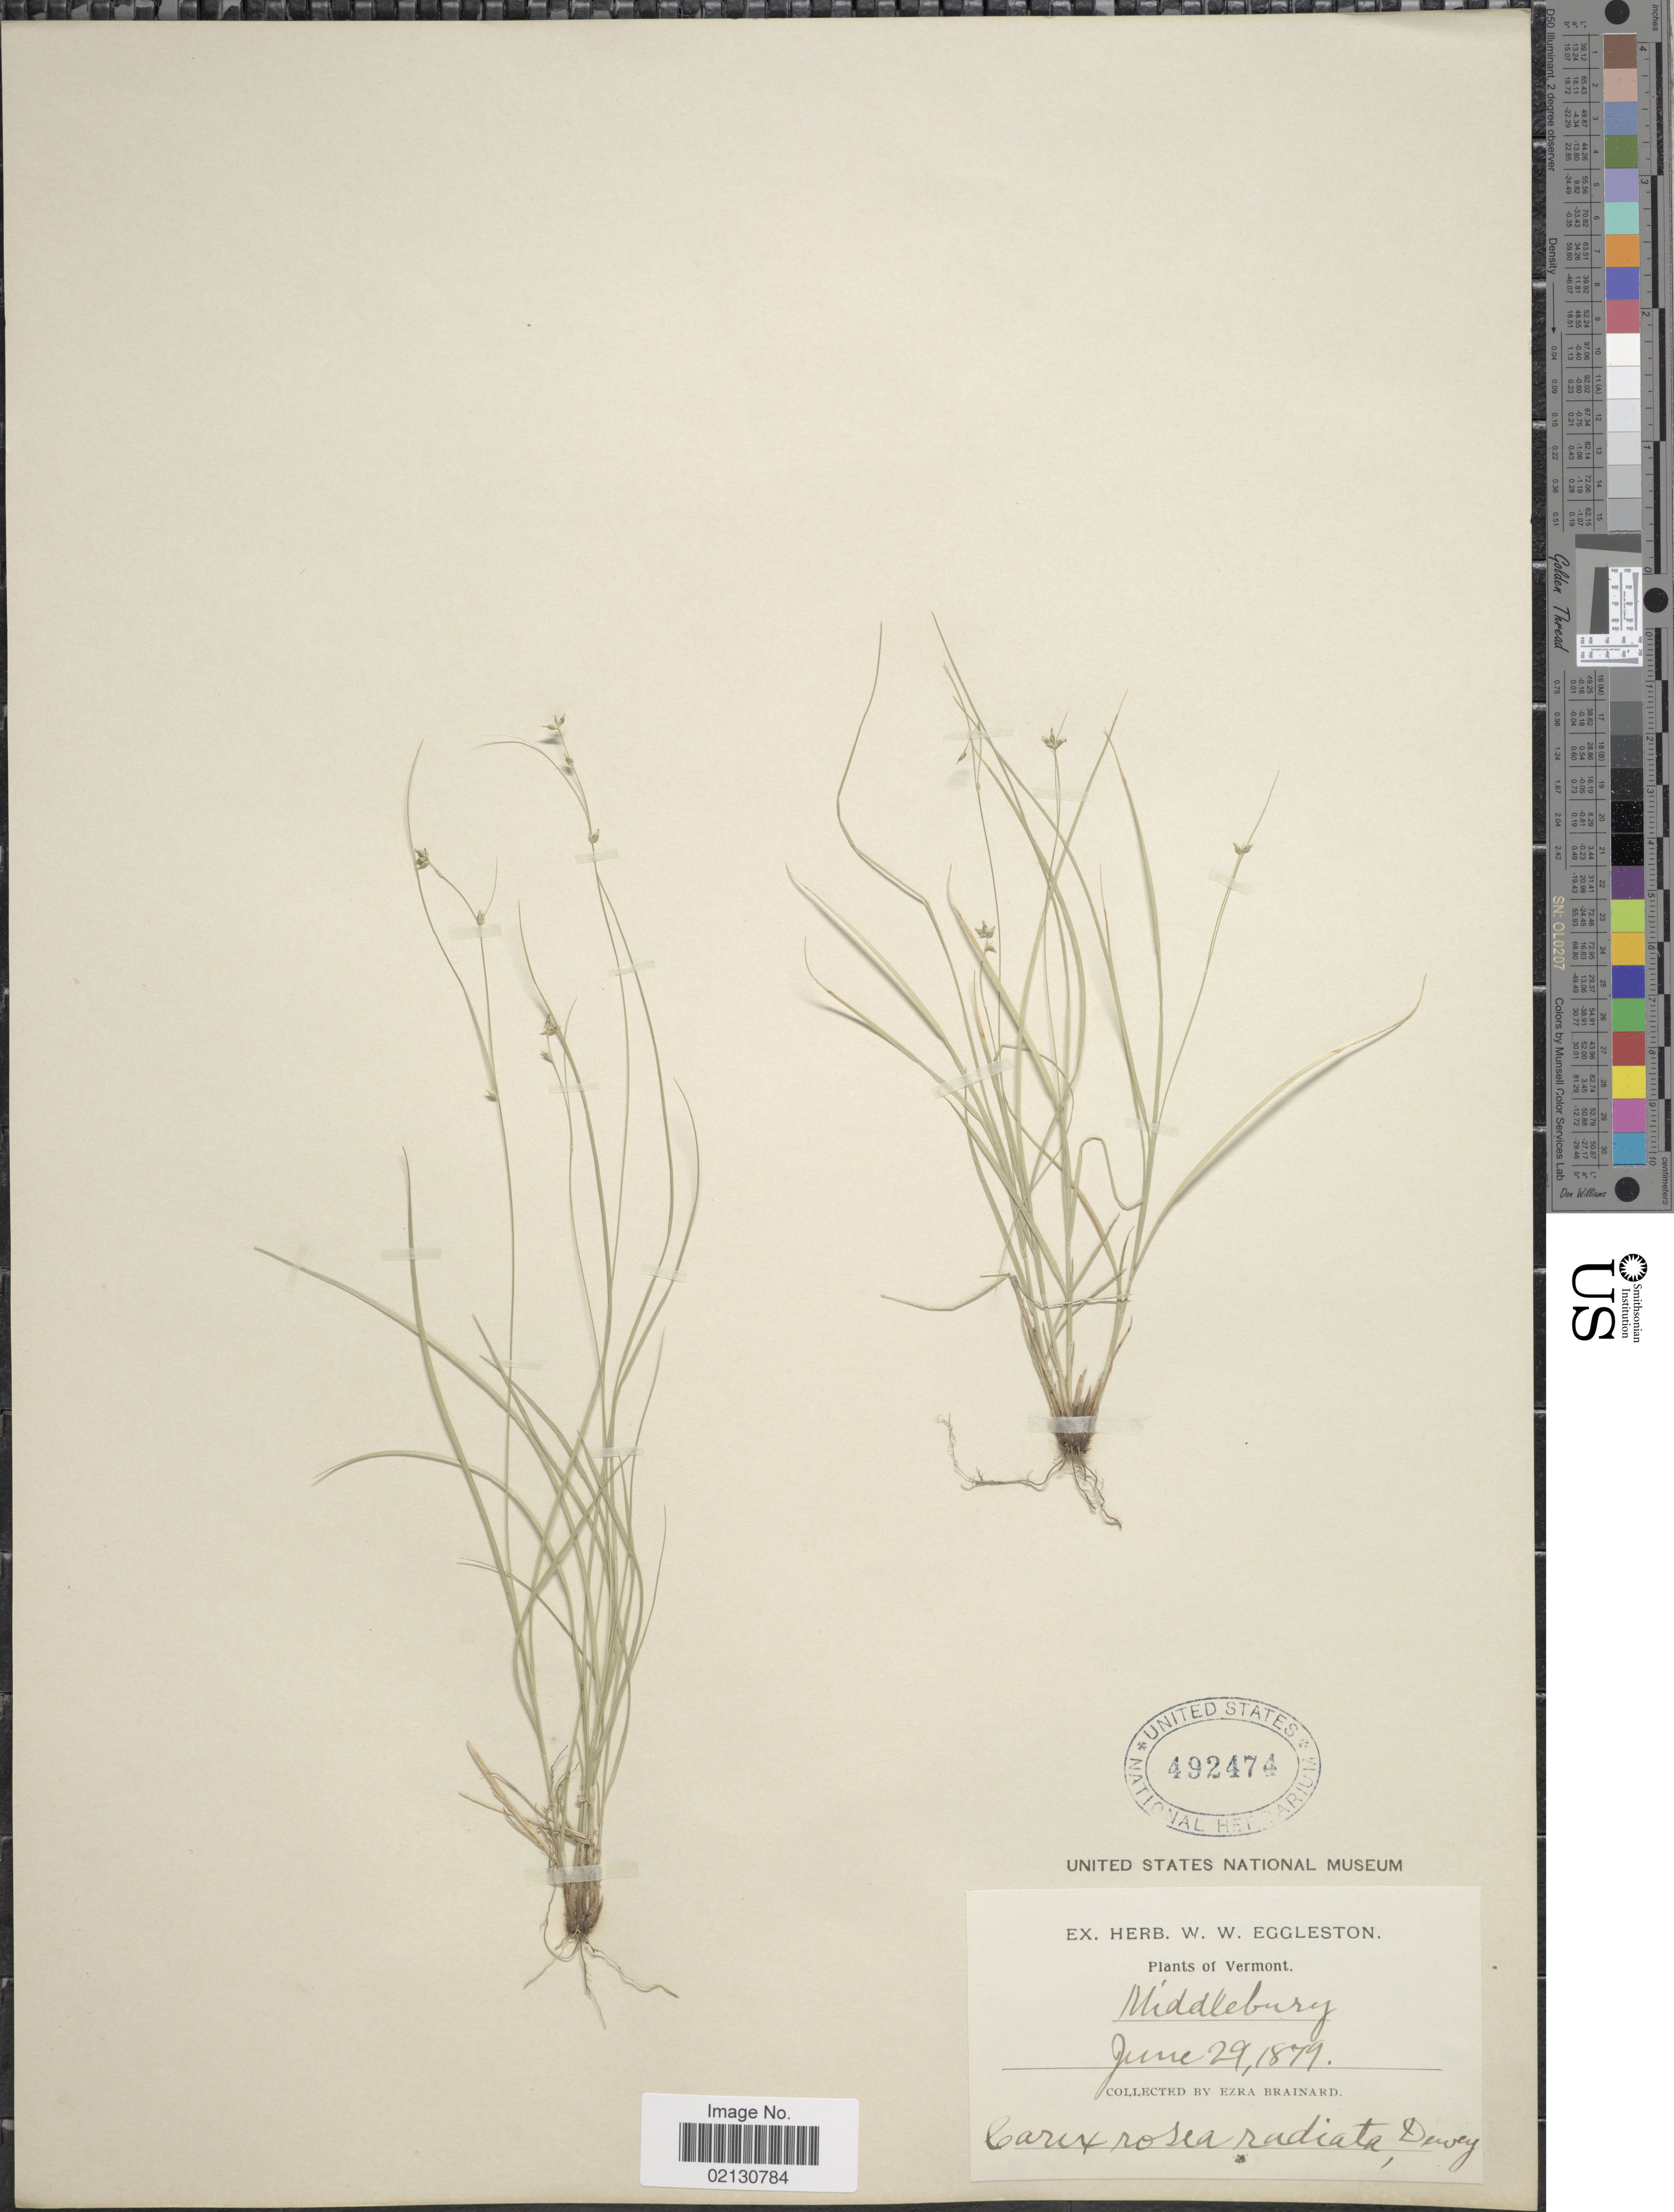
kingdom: Plantae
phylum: Tracheophyta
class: Liliopsida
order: Poales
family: Cyperaceae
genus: Carex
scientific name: Carex radiata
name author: (Wahlenb.) Small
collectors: E. Brainard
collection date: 1879-06-29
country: United States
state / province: Vermont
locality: Middlebury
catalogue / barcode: US 492474